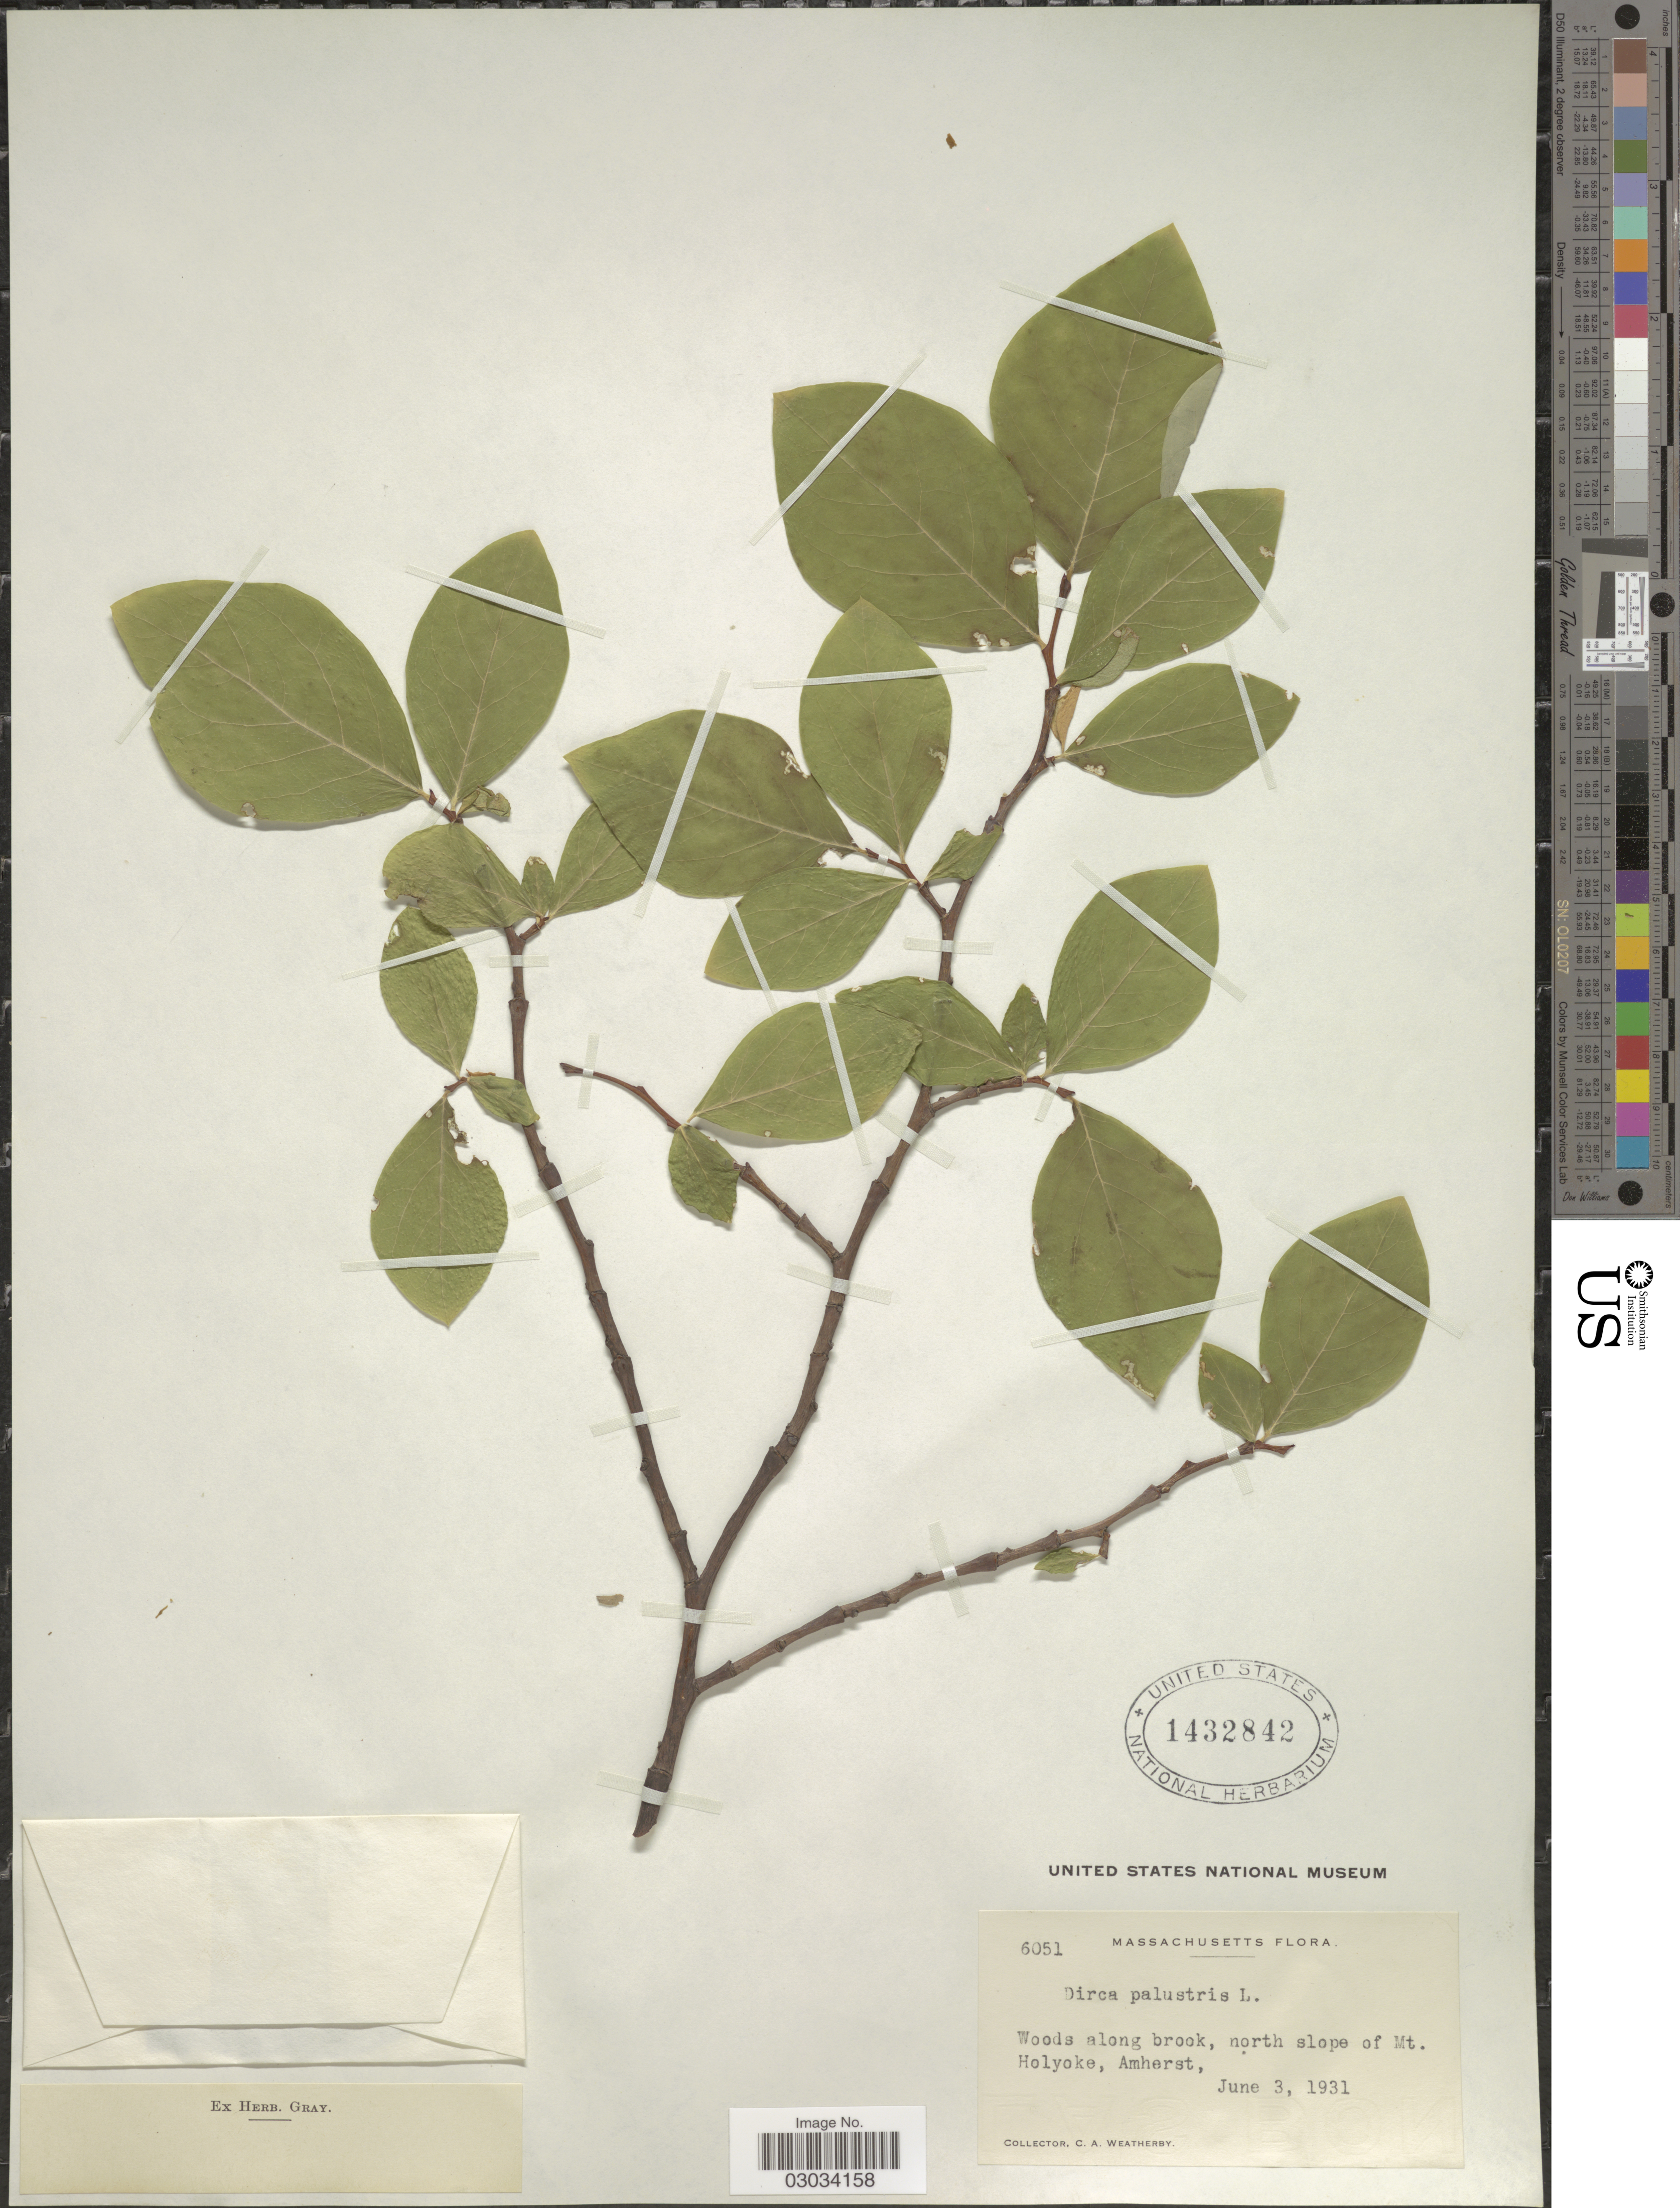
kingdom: Plantae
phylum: Tracheophyta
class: Magnoliopsida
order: Malvales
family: Thymelaeaceae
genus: Dirca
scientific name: Dirca palustris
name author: L.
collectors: C. A. Weatherby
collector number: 6051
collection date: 1931-06-03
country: United States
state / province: Massachusetts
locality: Woods along brook, north slope of Mt. Holyoke, Amherst.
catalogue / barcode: US 1432842